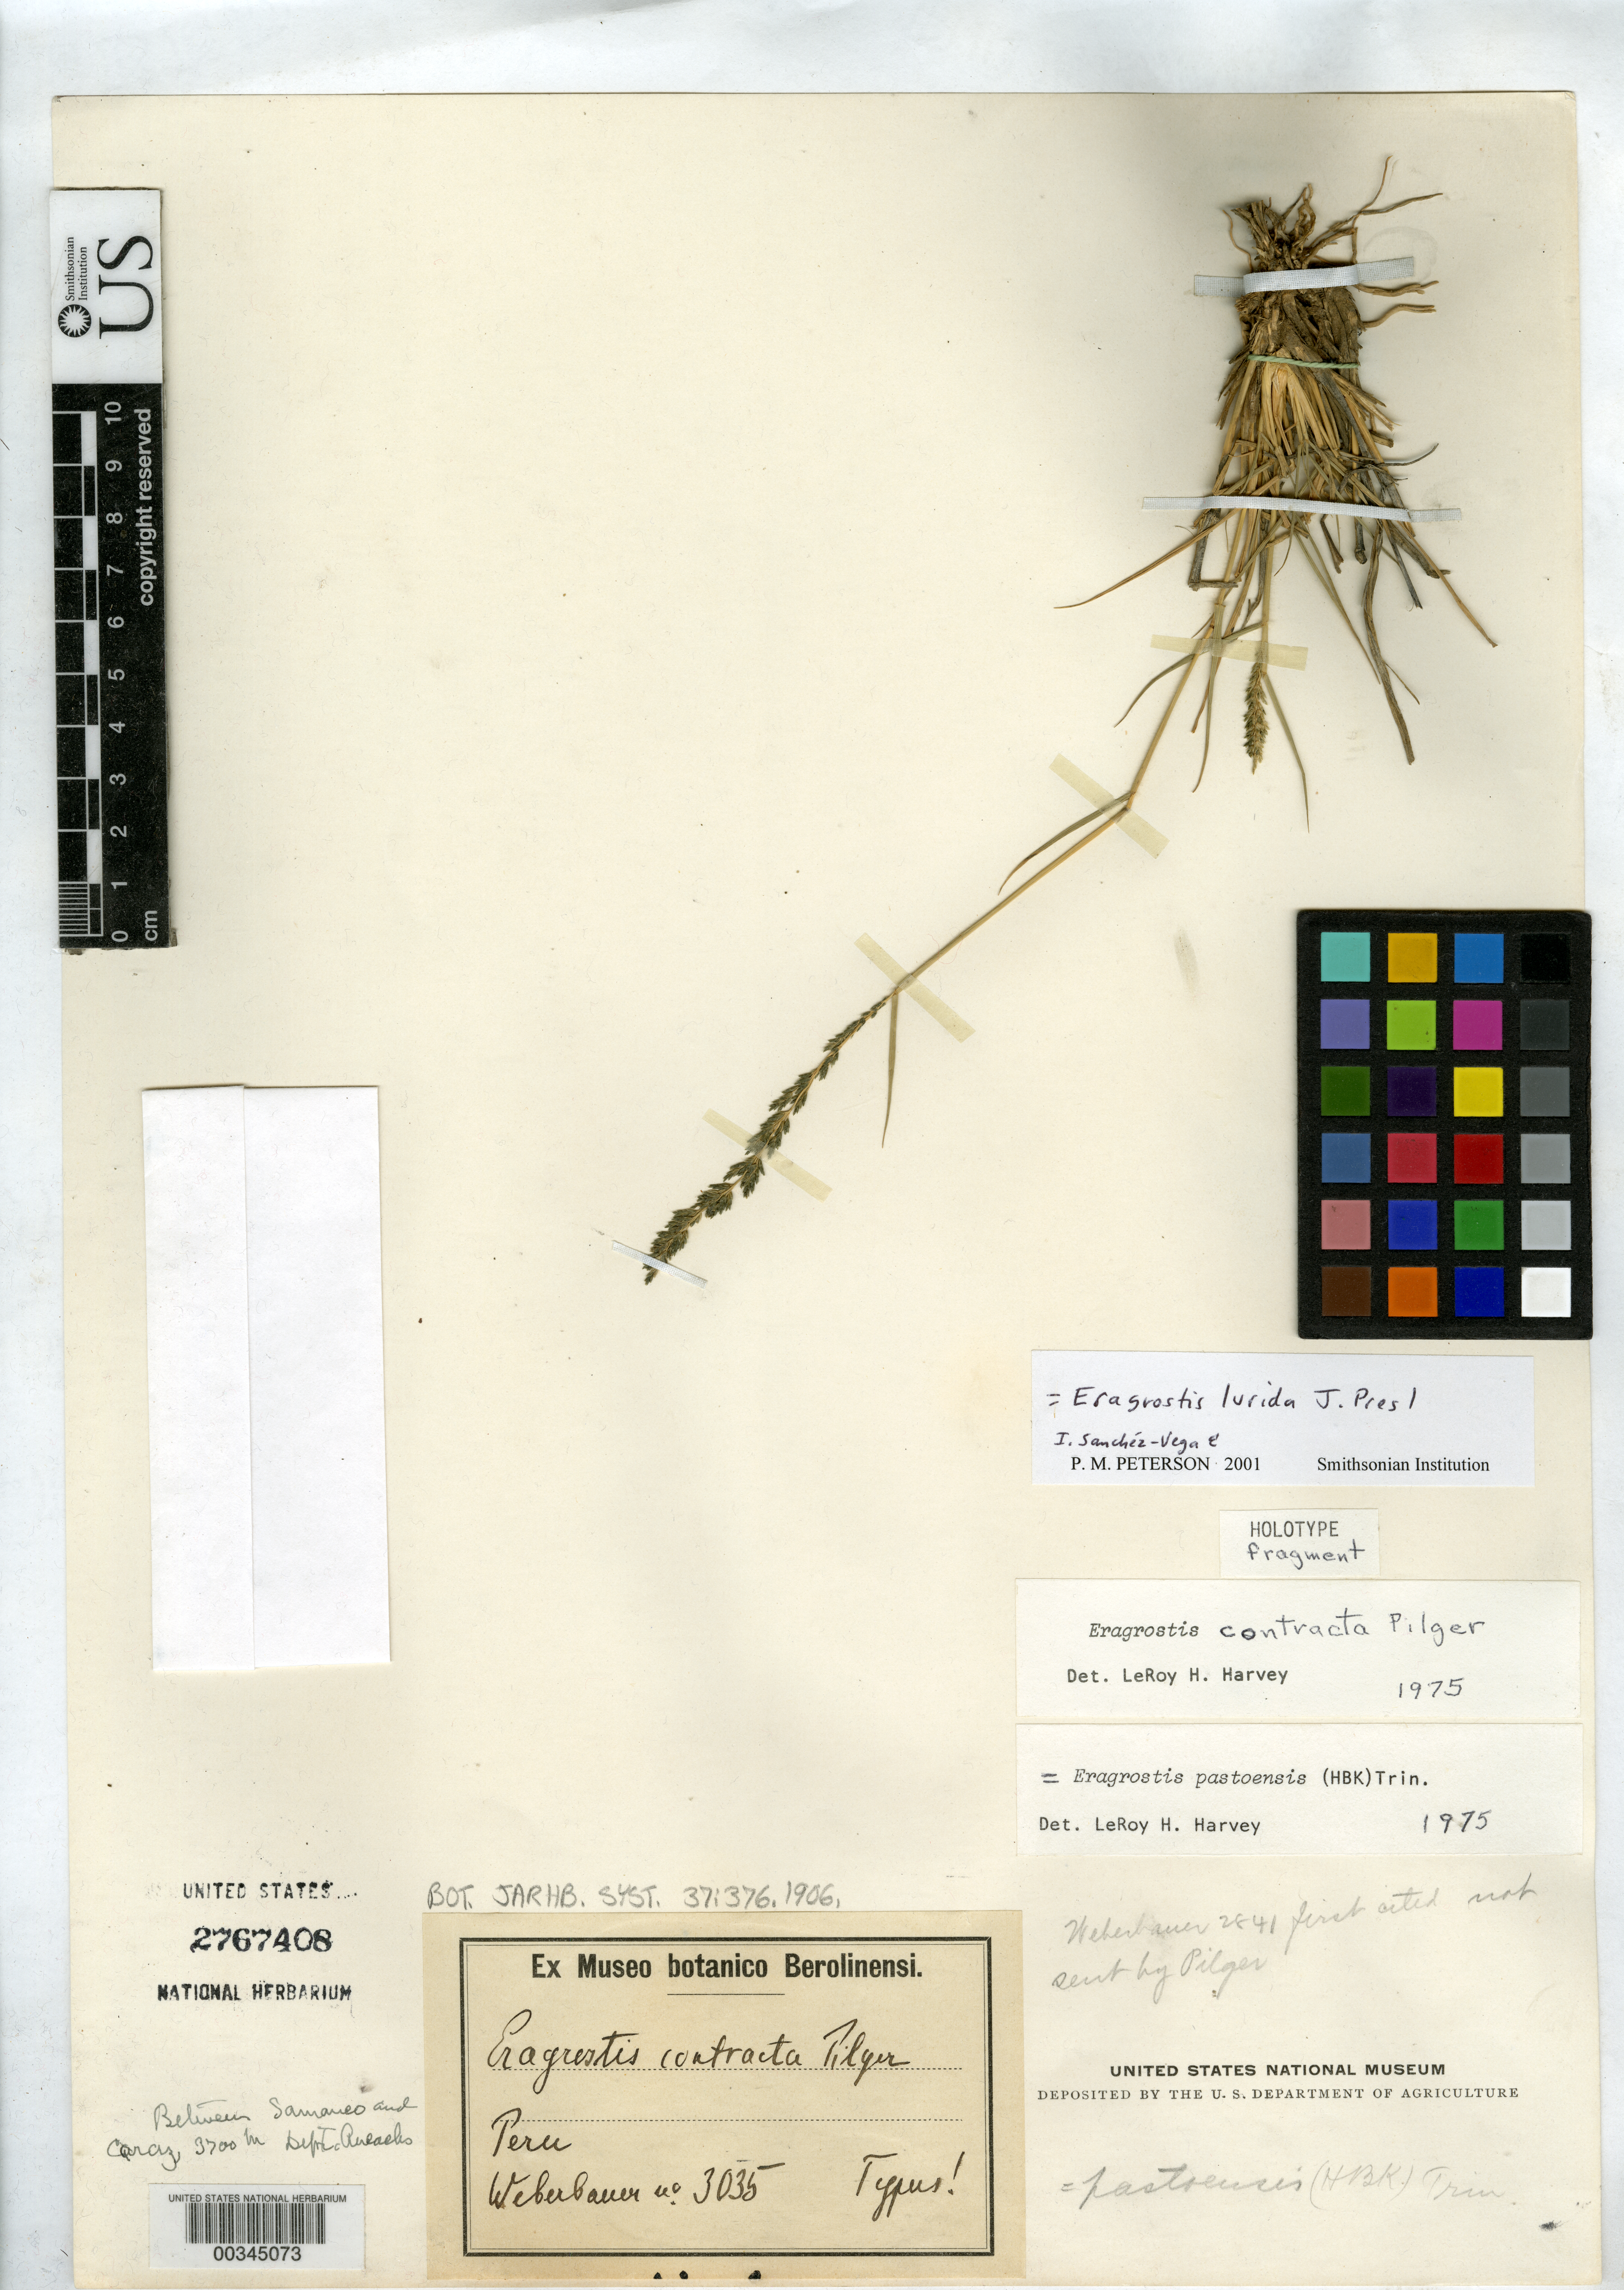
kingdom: Plantae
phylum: Tracheophyta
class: Liliopsida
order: Poales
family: Poaceae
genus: Eragrostis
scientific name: Eragrostis contracta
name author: Pilg.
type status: Type Fragment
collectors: A. Weberbauer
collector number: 3035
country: Peru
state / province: Ancash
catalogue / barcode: US 2767408